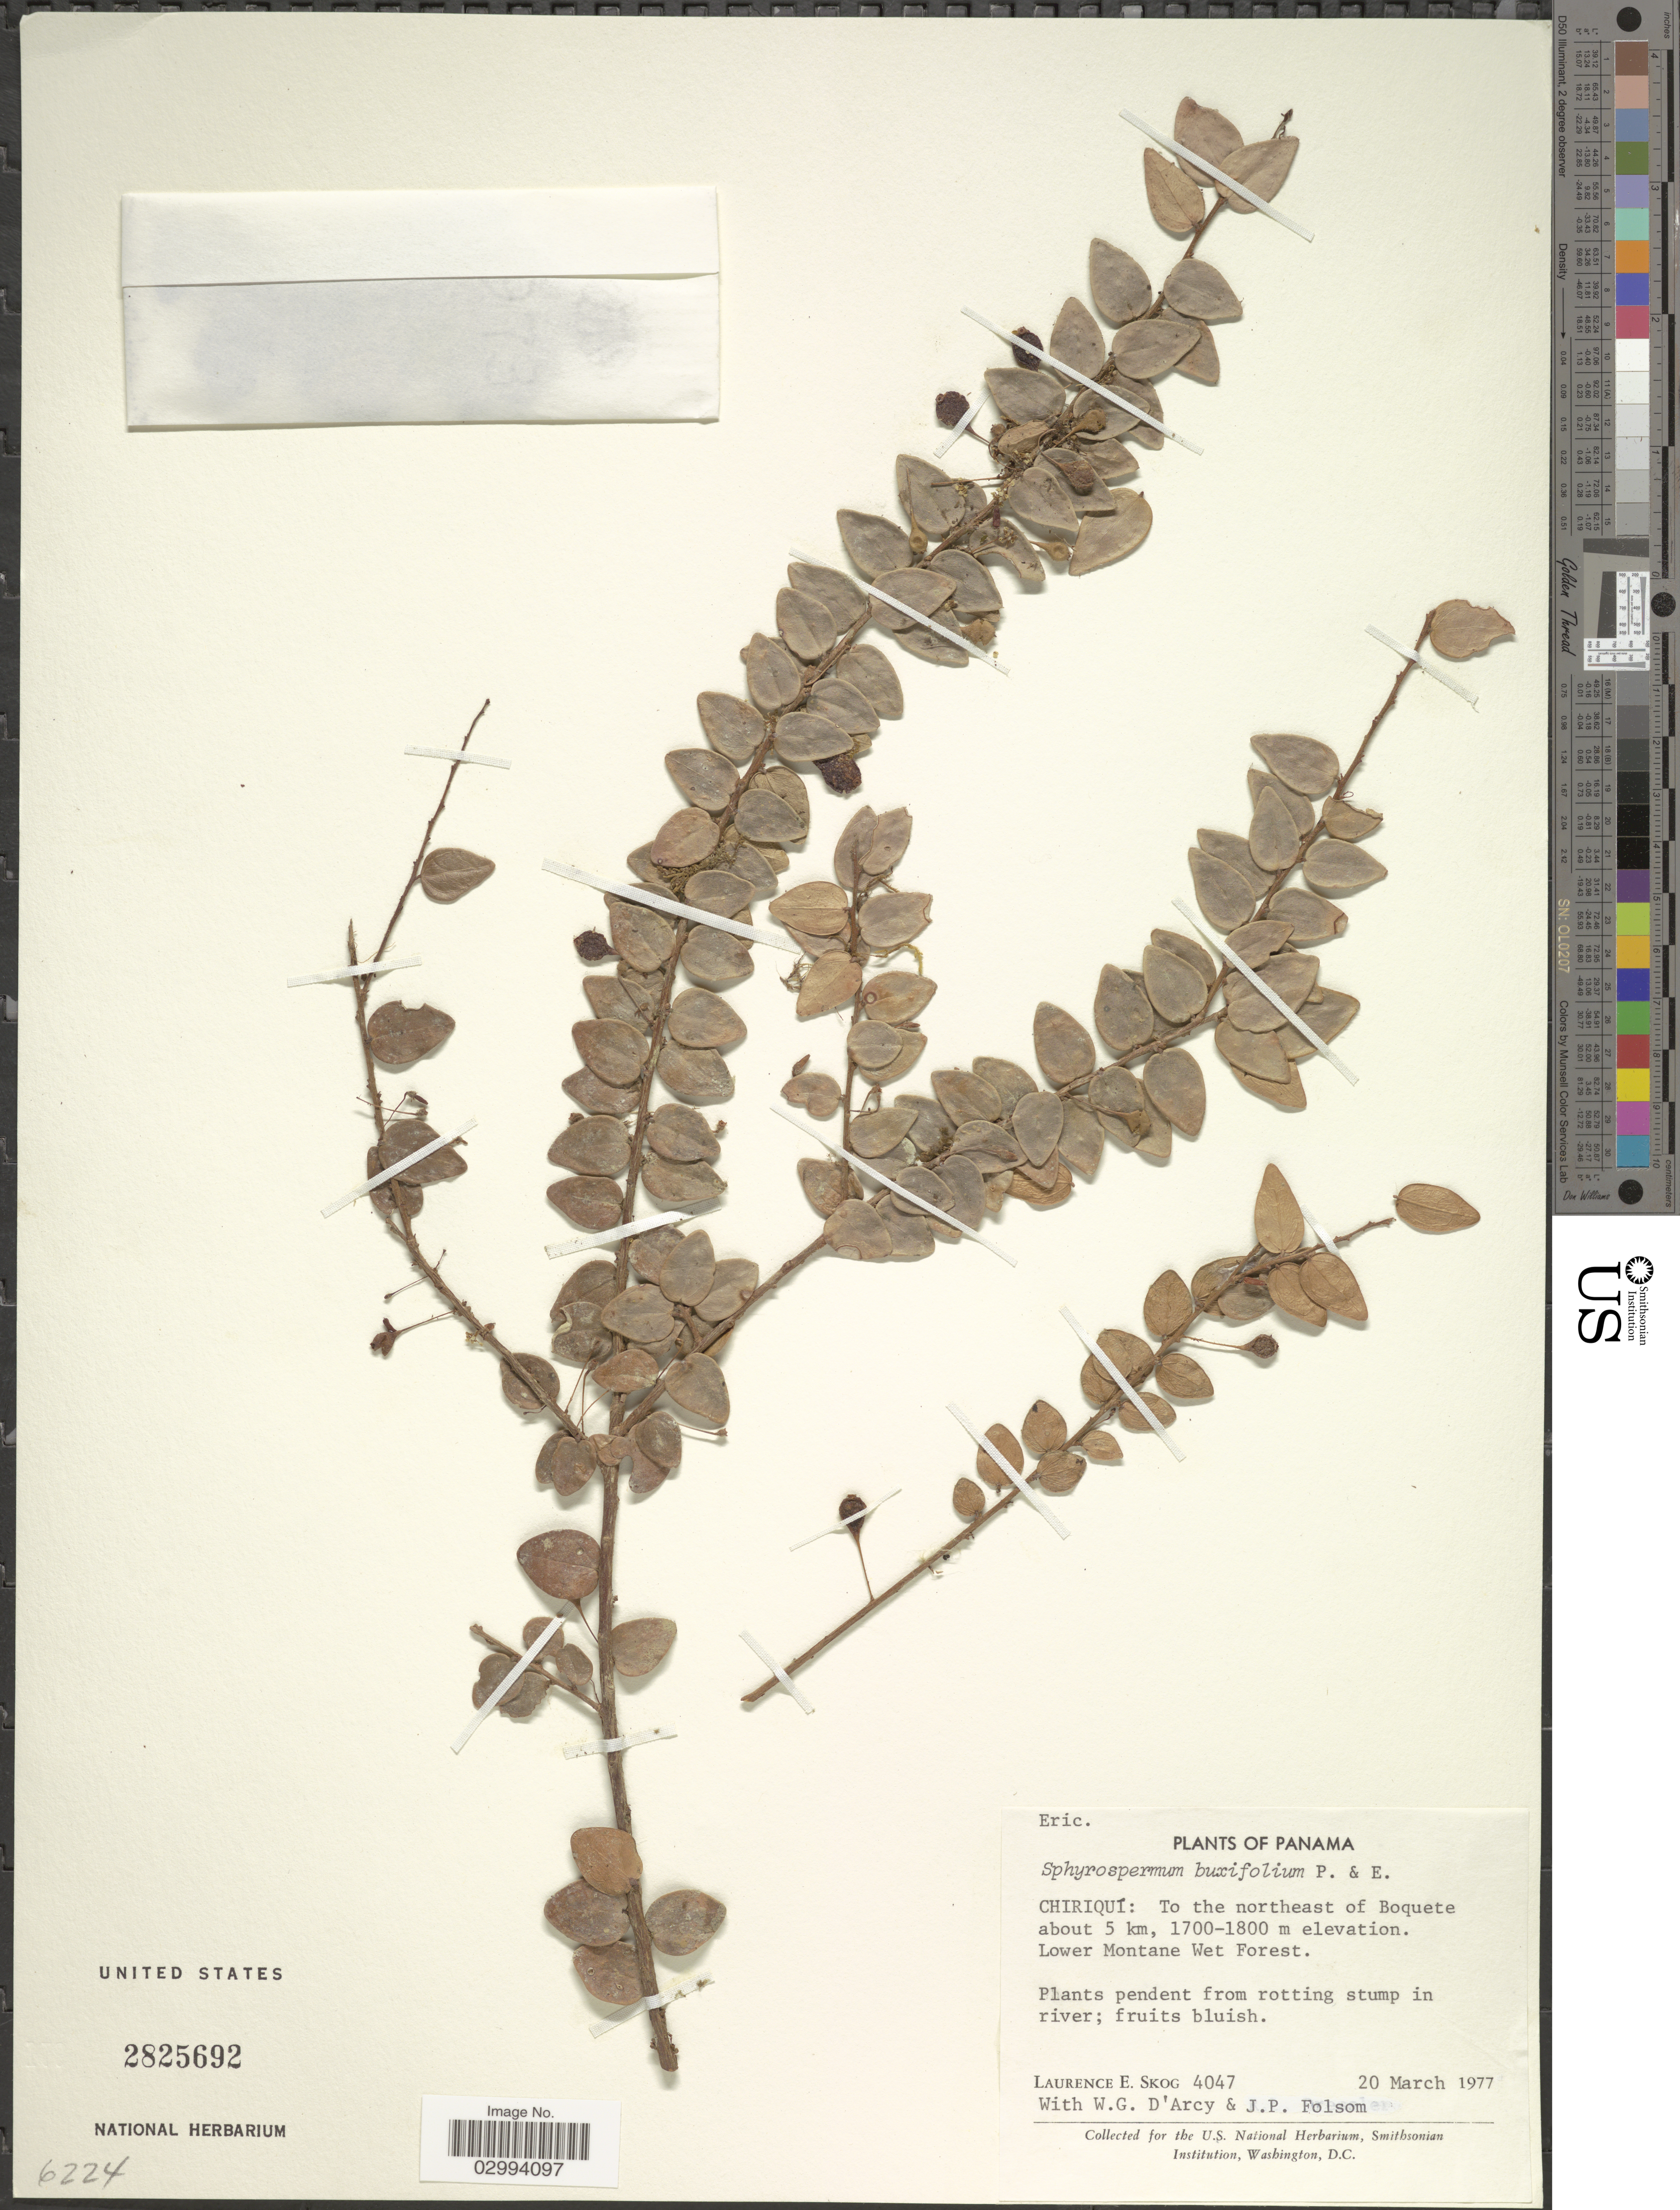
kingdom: Plantae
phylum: Tracheophyta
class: Magnoliopsida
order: Ericales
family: Ericaceae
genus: Sphyrospermum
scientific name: Sphyrospermum buxifolium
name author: Poepp. & Endl.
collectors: L. E. Skog, W. G. D'Arcy & J. P. Folsom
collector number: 4047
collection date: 1977-03-20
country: Panama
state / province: Chiriqui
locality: To the northeast of Boquete about 5 km. Lower Montane Wet Forest.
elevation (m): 1700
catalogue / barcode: US 2825692